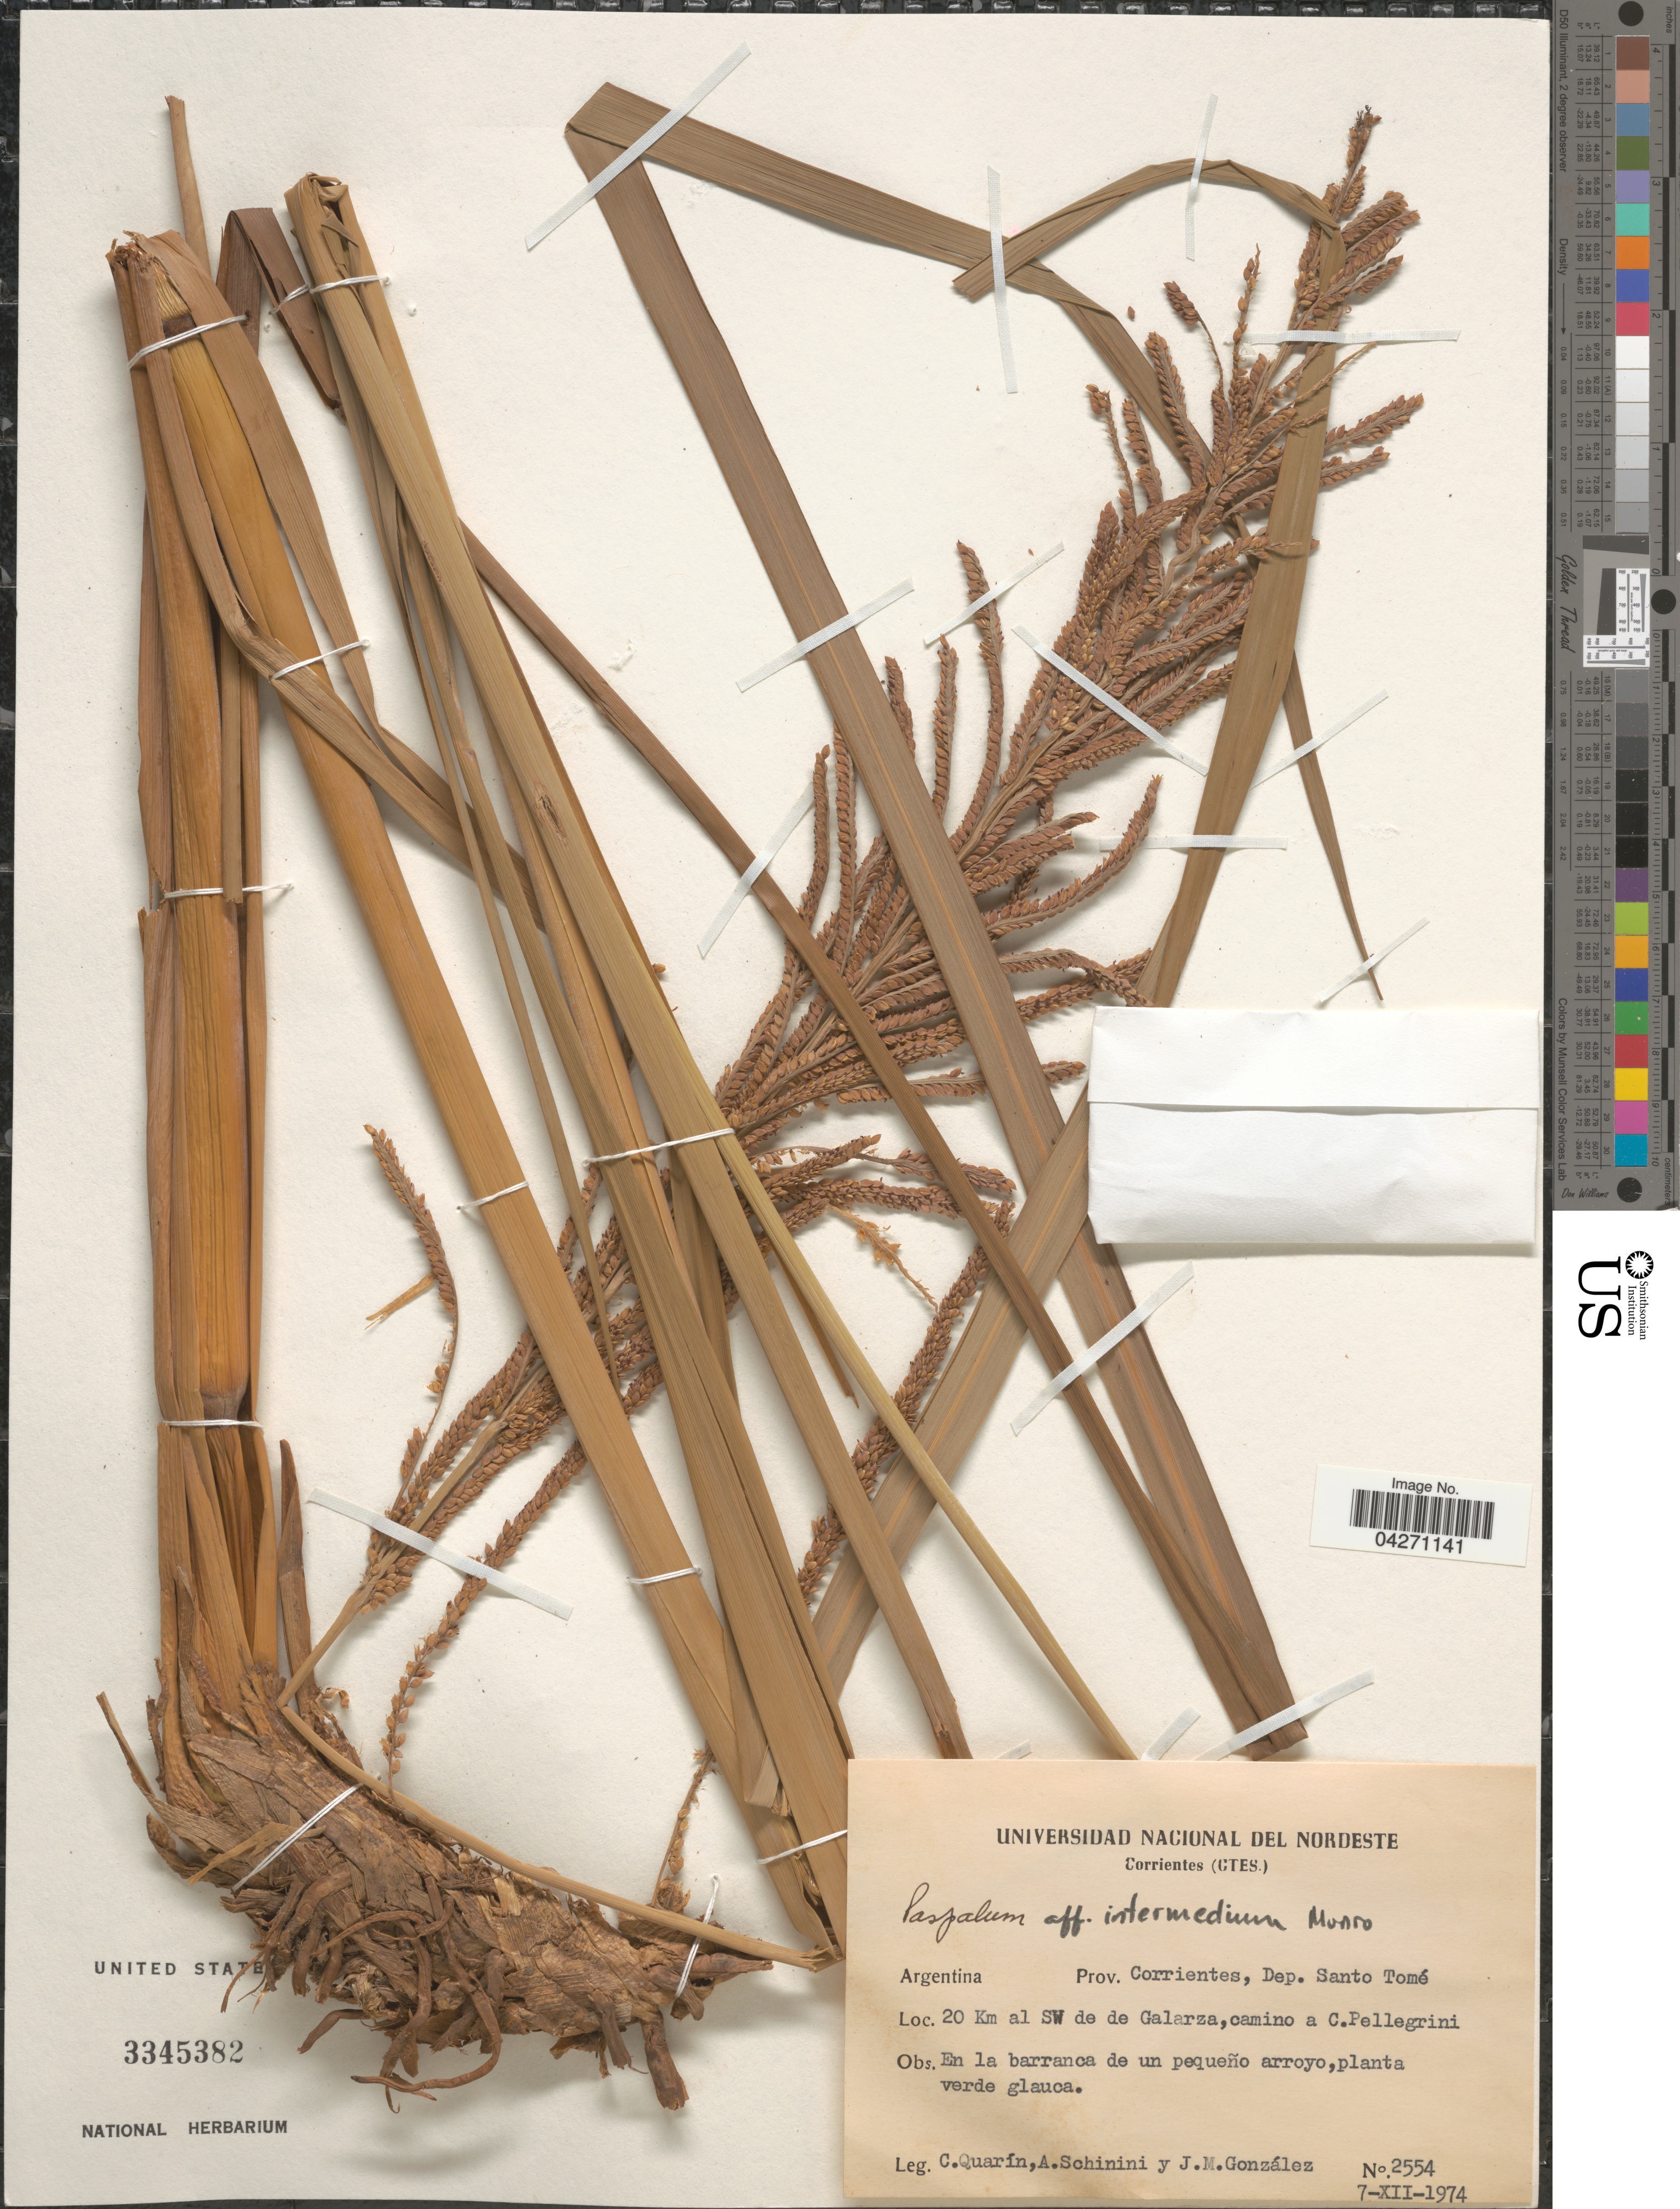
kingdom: Plantae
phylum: Tracheophyta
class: Liliopsida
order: Poales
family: Poaceae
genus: Paspalum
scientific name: Paspalum intermedium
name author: Munro ex Morong & Britton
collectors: C. Quarín, A. Schinini & J. M. Gonzalez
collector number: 2554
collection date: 1974-12-07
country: Argentina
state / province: Corrientes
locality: Prov. Corrientes, Dep. Santo Tomé. 20 Km al SW de de Galarza, camino a C. Pellegrini.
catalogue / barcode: US 3345382